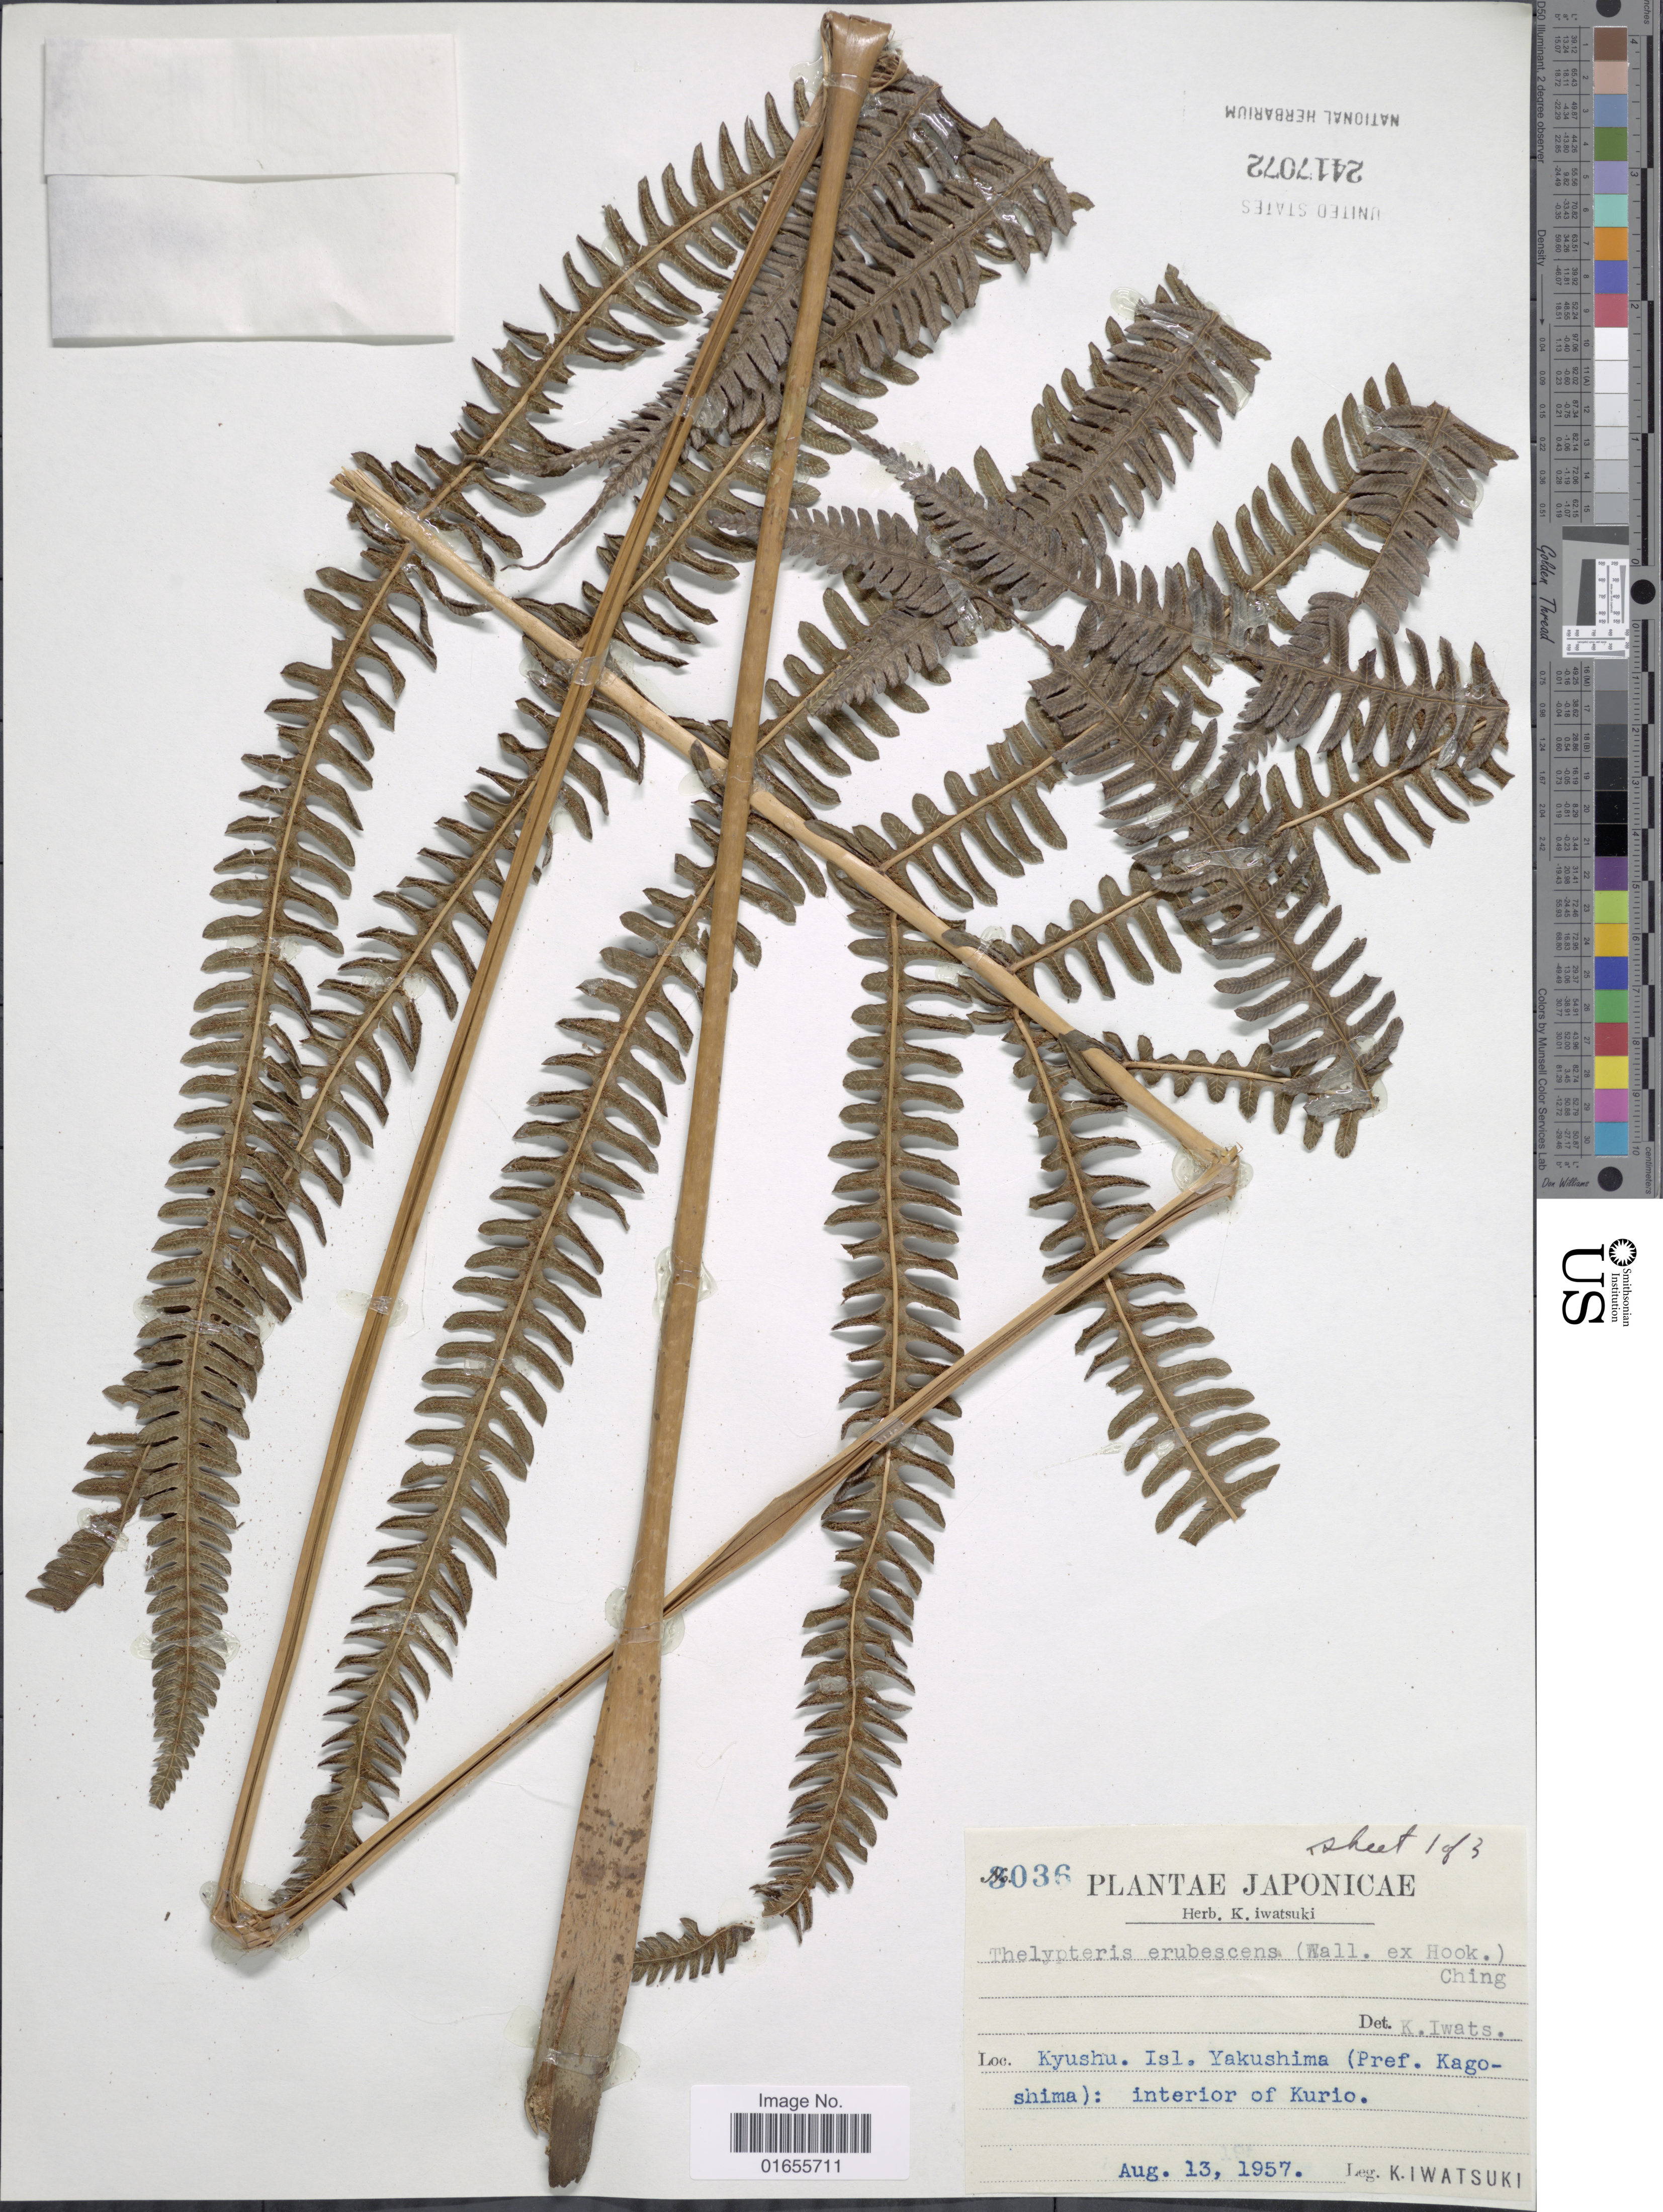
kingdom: Plantae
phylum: Tracheophyta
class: Polypodiopsida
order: Polypodiales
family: Thelypteridaceae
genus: Glaphyropteridopsis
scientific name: Glaphyropteridopsis erubescens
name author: (Wall. ex Hook.) Ching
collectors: K. Iwatsuki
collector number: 3036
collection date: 1957-08-13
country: Japan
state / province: Kagosima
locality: Kyushu, Isl. Yakushima: interior of Kurio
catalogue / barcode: US 2417072